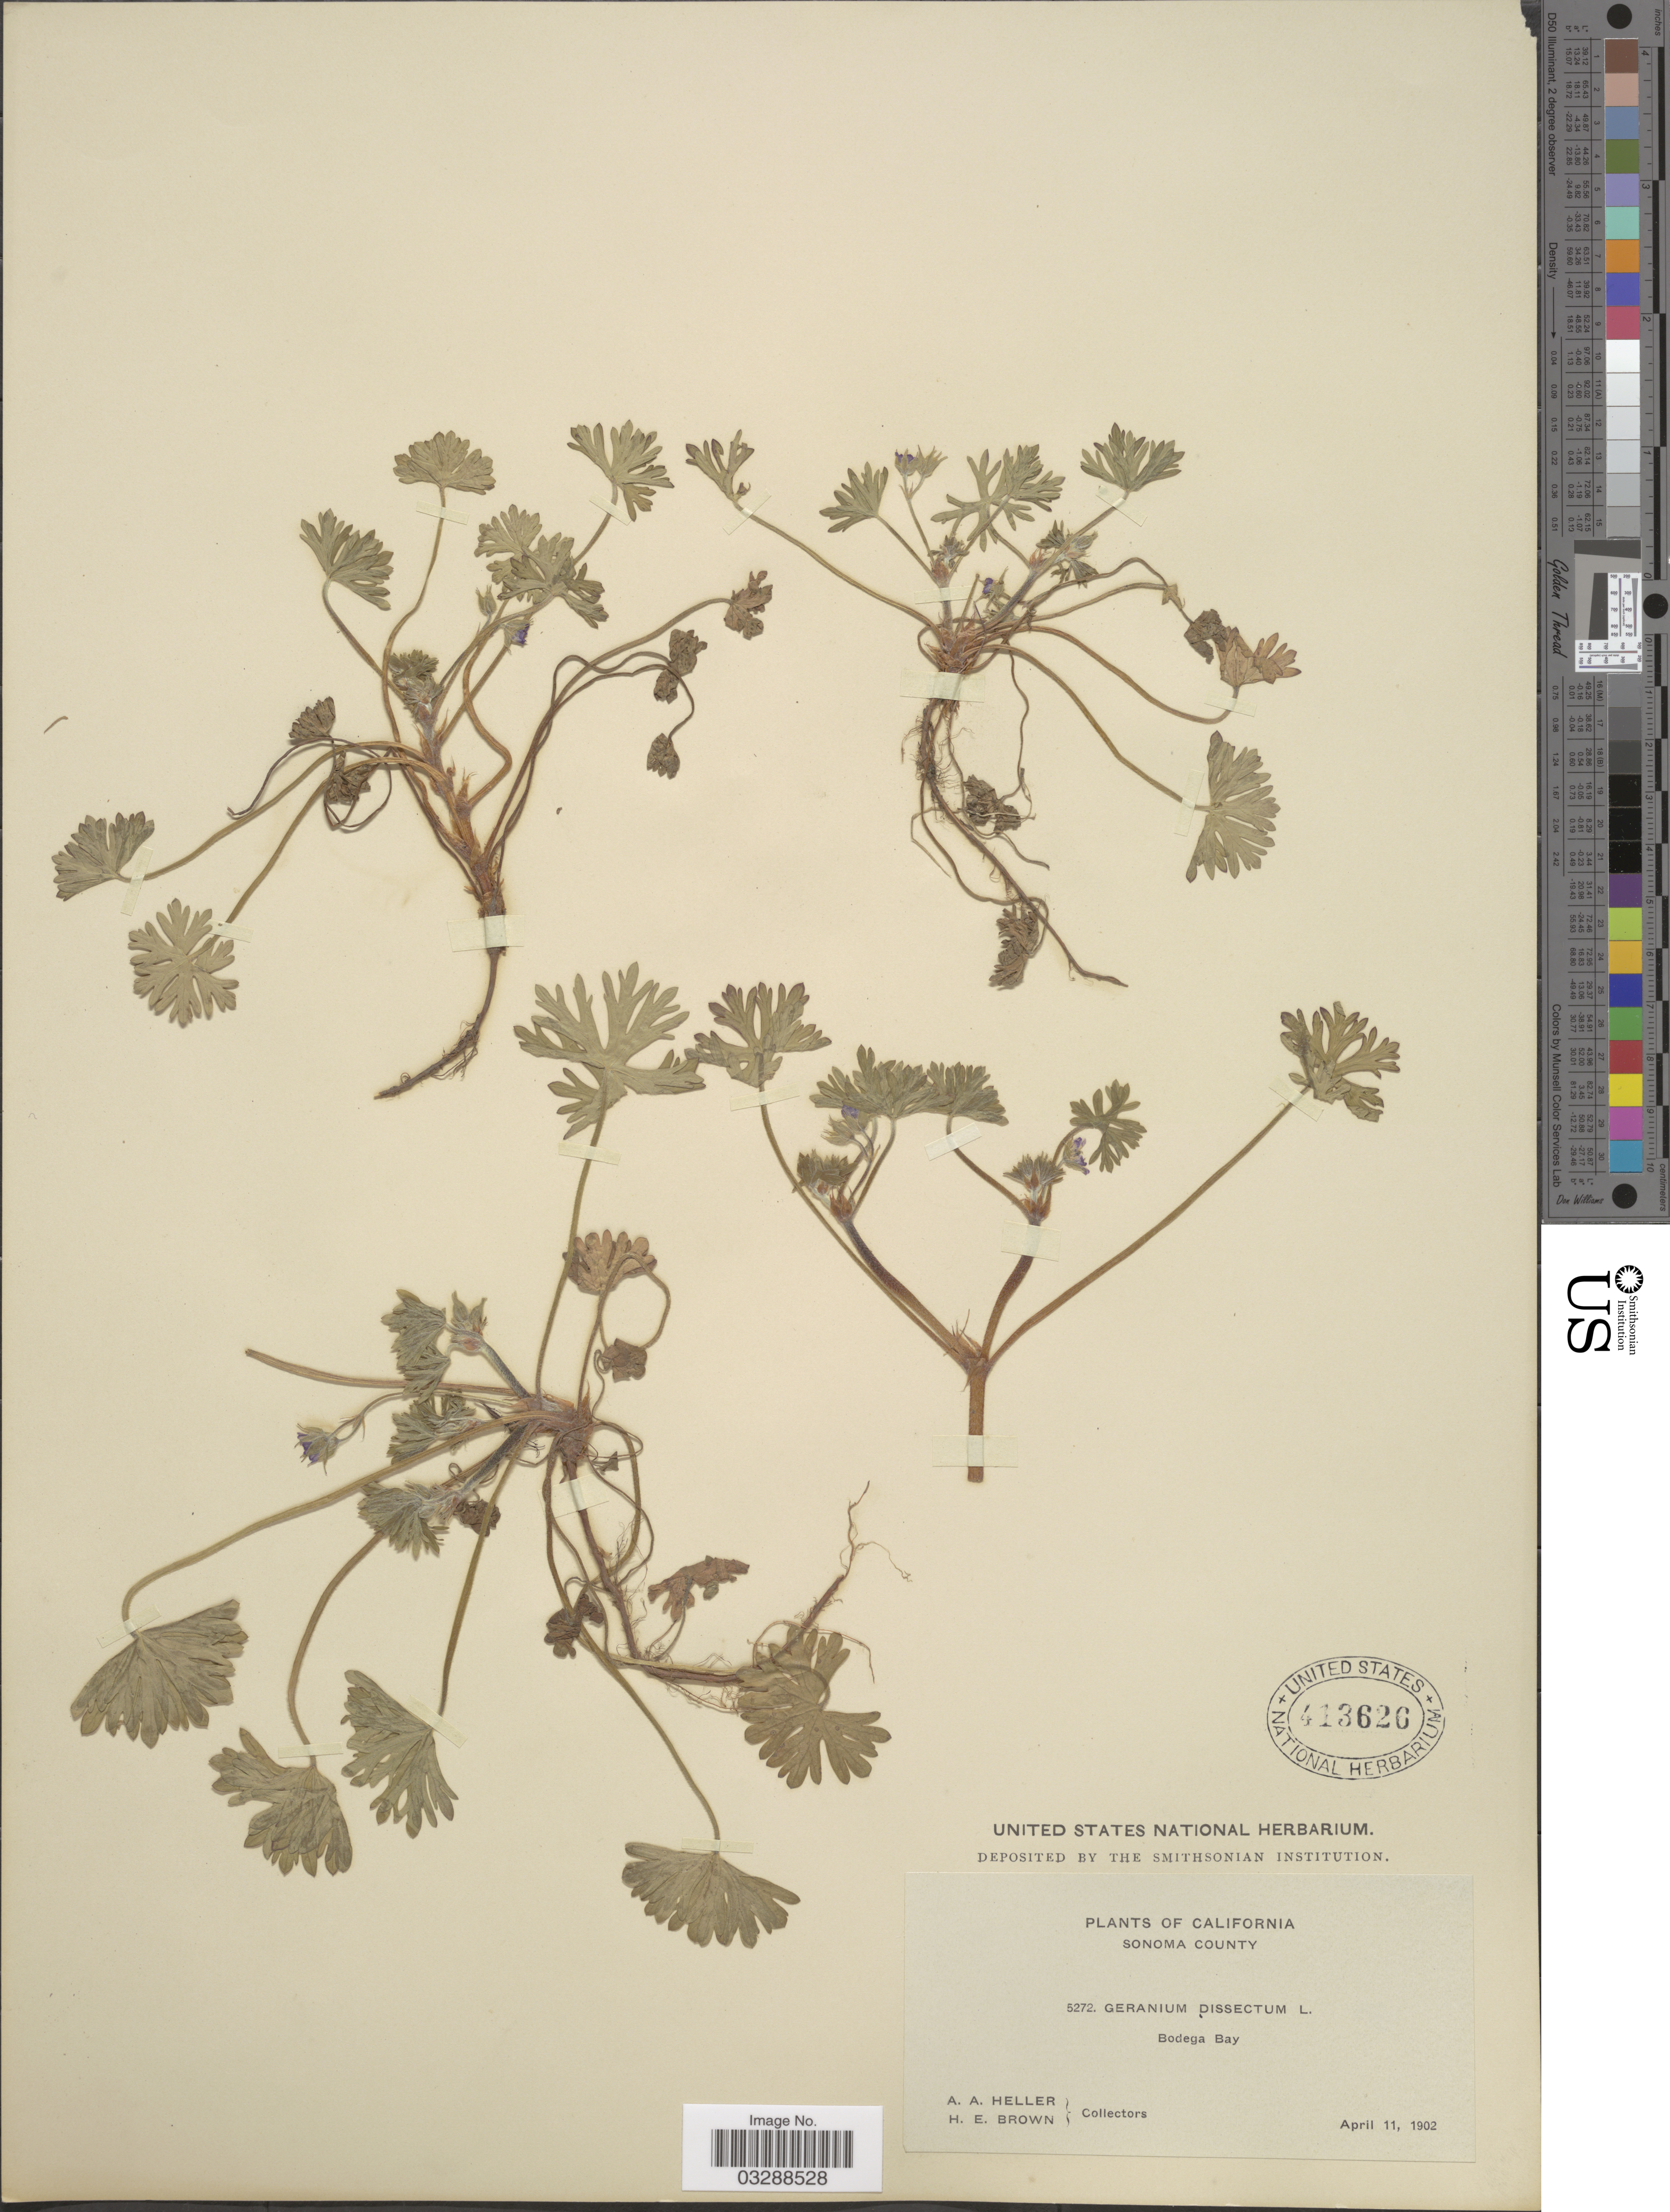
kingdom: Plantae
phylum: Tracheophyta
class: Magnoliopsida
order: Geraniales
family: Geraniaceae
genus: Geranium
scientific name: Geranium dissectum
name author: L.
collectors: A. A. Heller & H. E. Brown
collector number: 5272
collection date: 1902-04-11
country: United States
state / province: California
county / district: Sonoma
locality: Sonoma County, Bodega Bay.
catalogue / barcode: US 413626